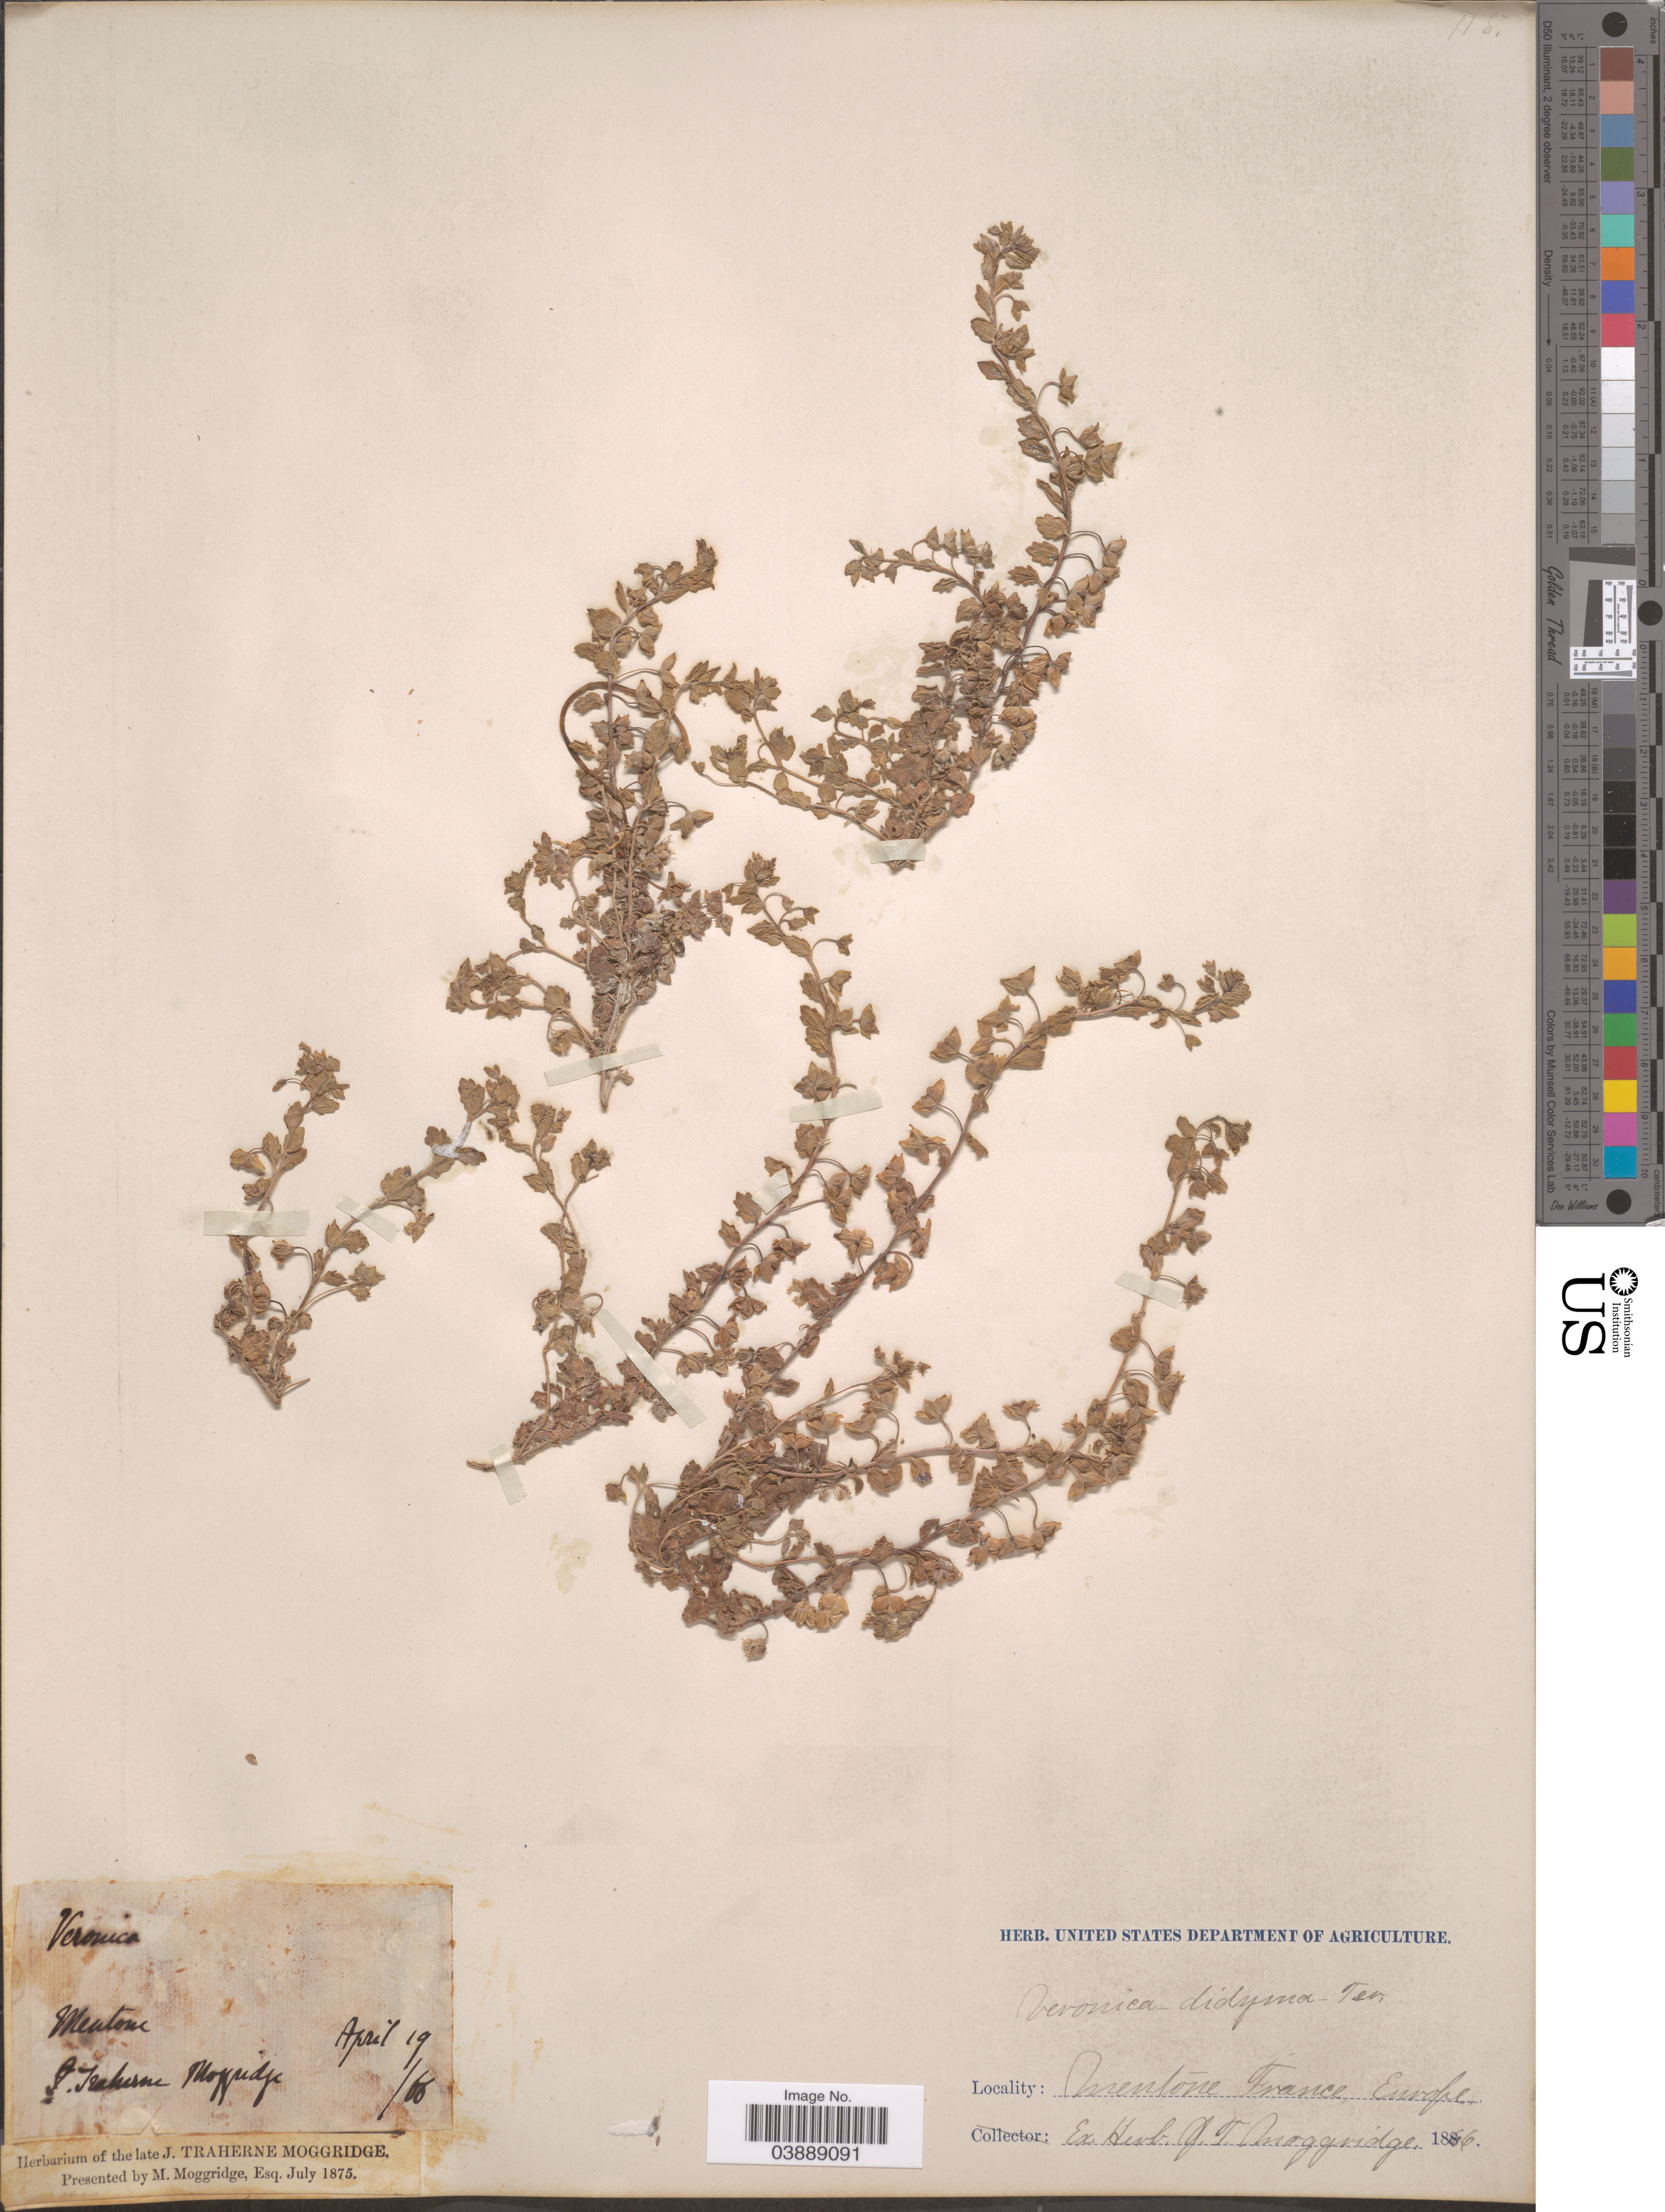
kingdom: Plantae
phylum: Tracheophyta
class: Magnoliopsida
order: Lamiales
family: Plantaginaceae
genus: Veronica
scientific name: Veronica didyma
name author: Ten.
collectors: J. T. Moggridge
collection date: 1866-04-19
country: France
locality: Mentone.